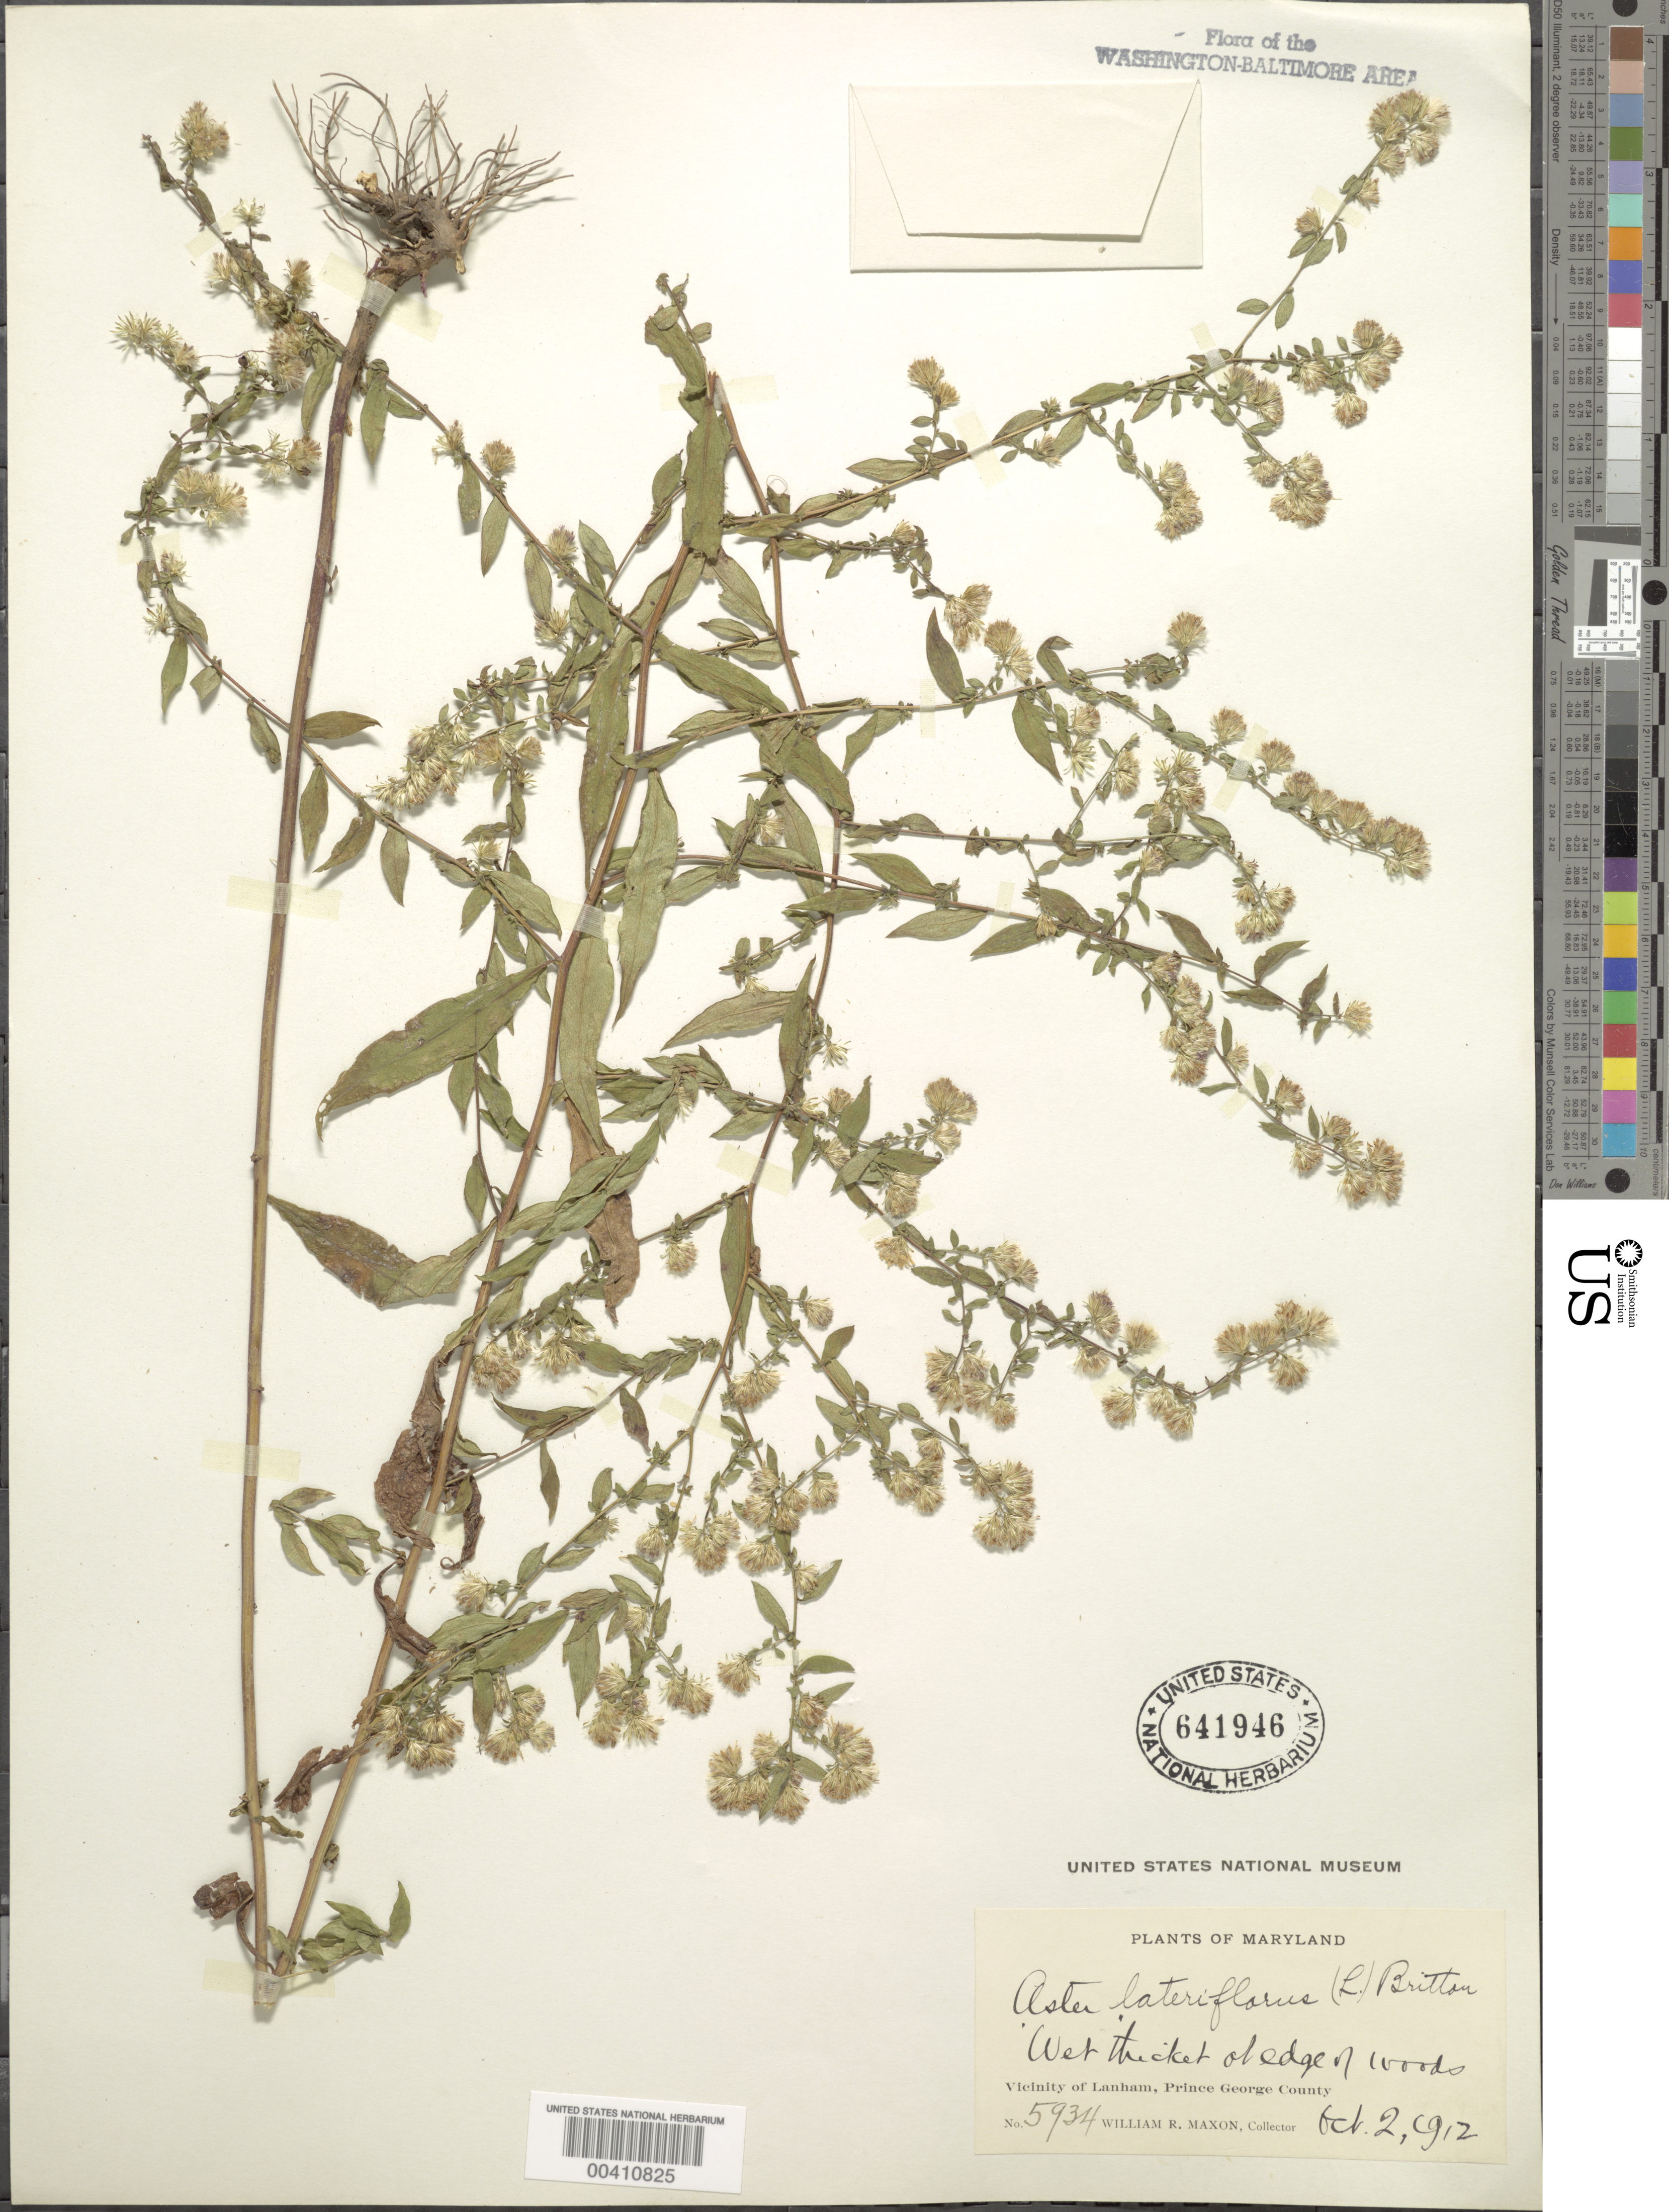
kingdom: Plantae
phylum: Tracheophyta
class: Magnoliopsida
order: Asterales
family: Asteraceae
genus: Symphyotrichum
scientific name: Symphyotrichum lateriflorum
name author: (L.) Á. Löve & D. Löve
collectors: W. R. Maxon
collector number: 5934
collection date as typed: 02 Oct 1912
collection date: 1912-10-02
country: United States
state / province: Maryland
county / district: Prince George's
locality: Lanham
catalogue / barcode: US 641946